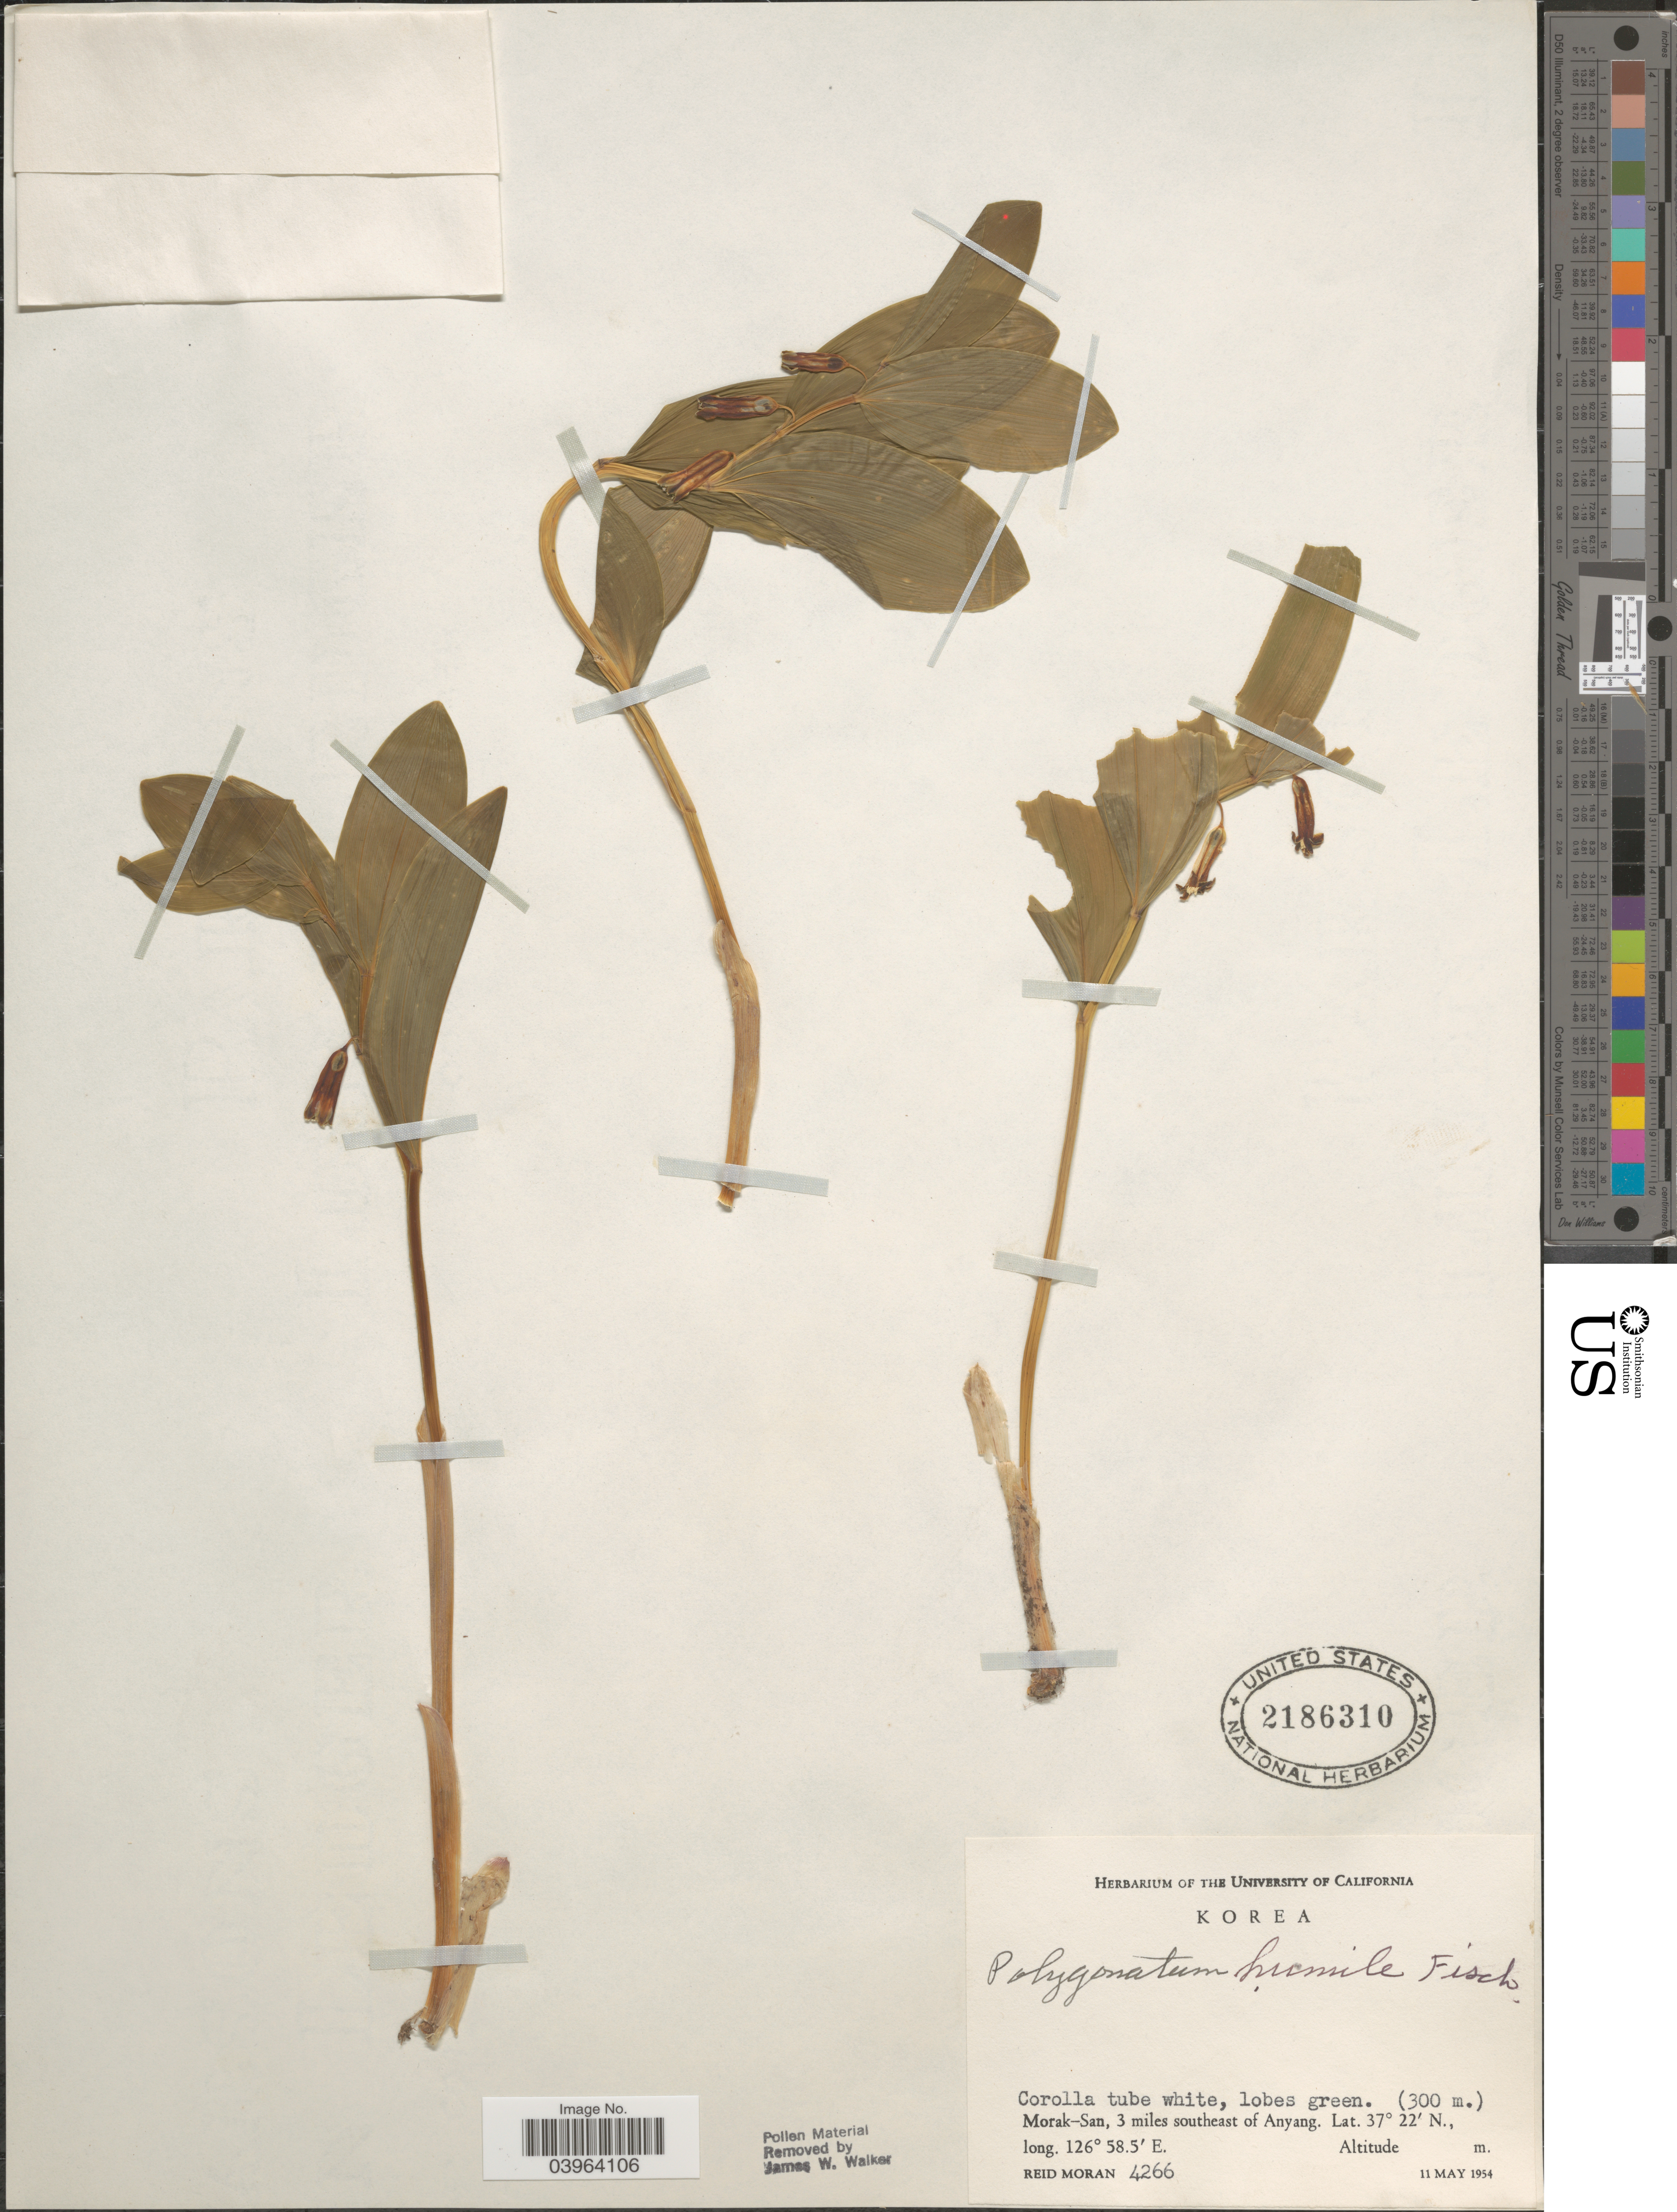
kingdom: Plantae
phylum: Tracheophyta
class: Liliopsida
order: Asparagales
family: Asparagaceae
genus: Polygonatum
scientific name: Polygonatum humile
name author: Fisch. ex Maxim.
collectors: R. V. Moran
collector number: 4266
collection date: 1954-05-11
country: South Korea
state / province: Gyeonggi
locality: Morak-San, 3 miles southeast of Anyang.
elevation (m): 300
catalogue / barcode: US 2186310